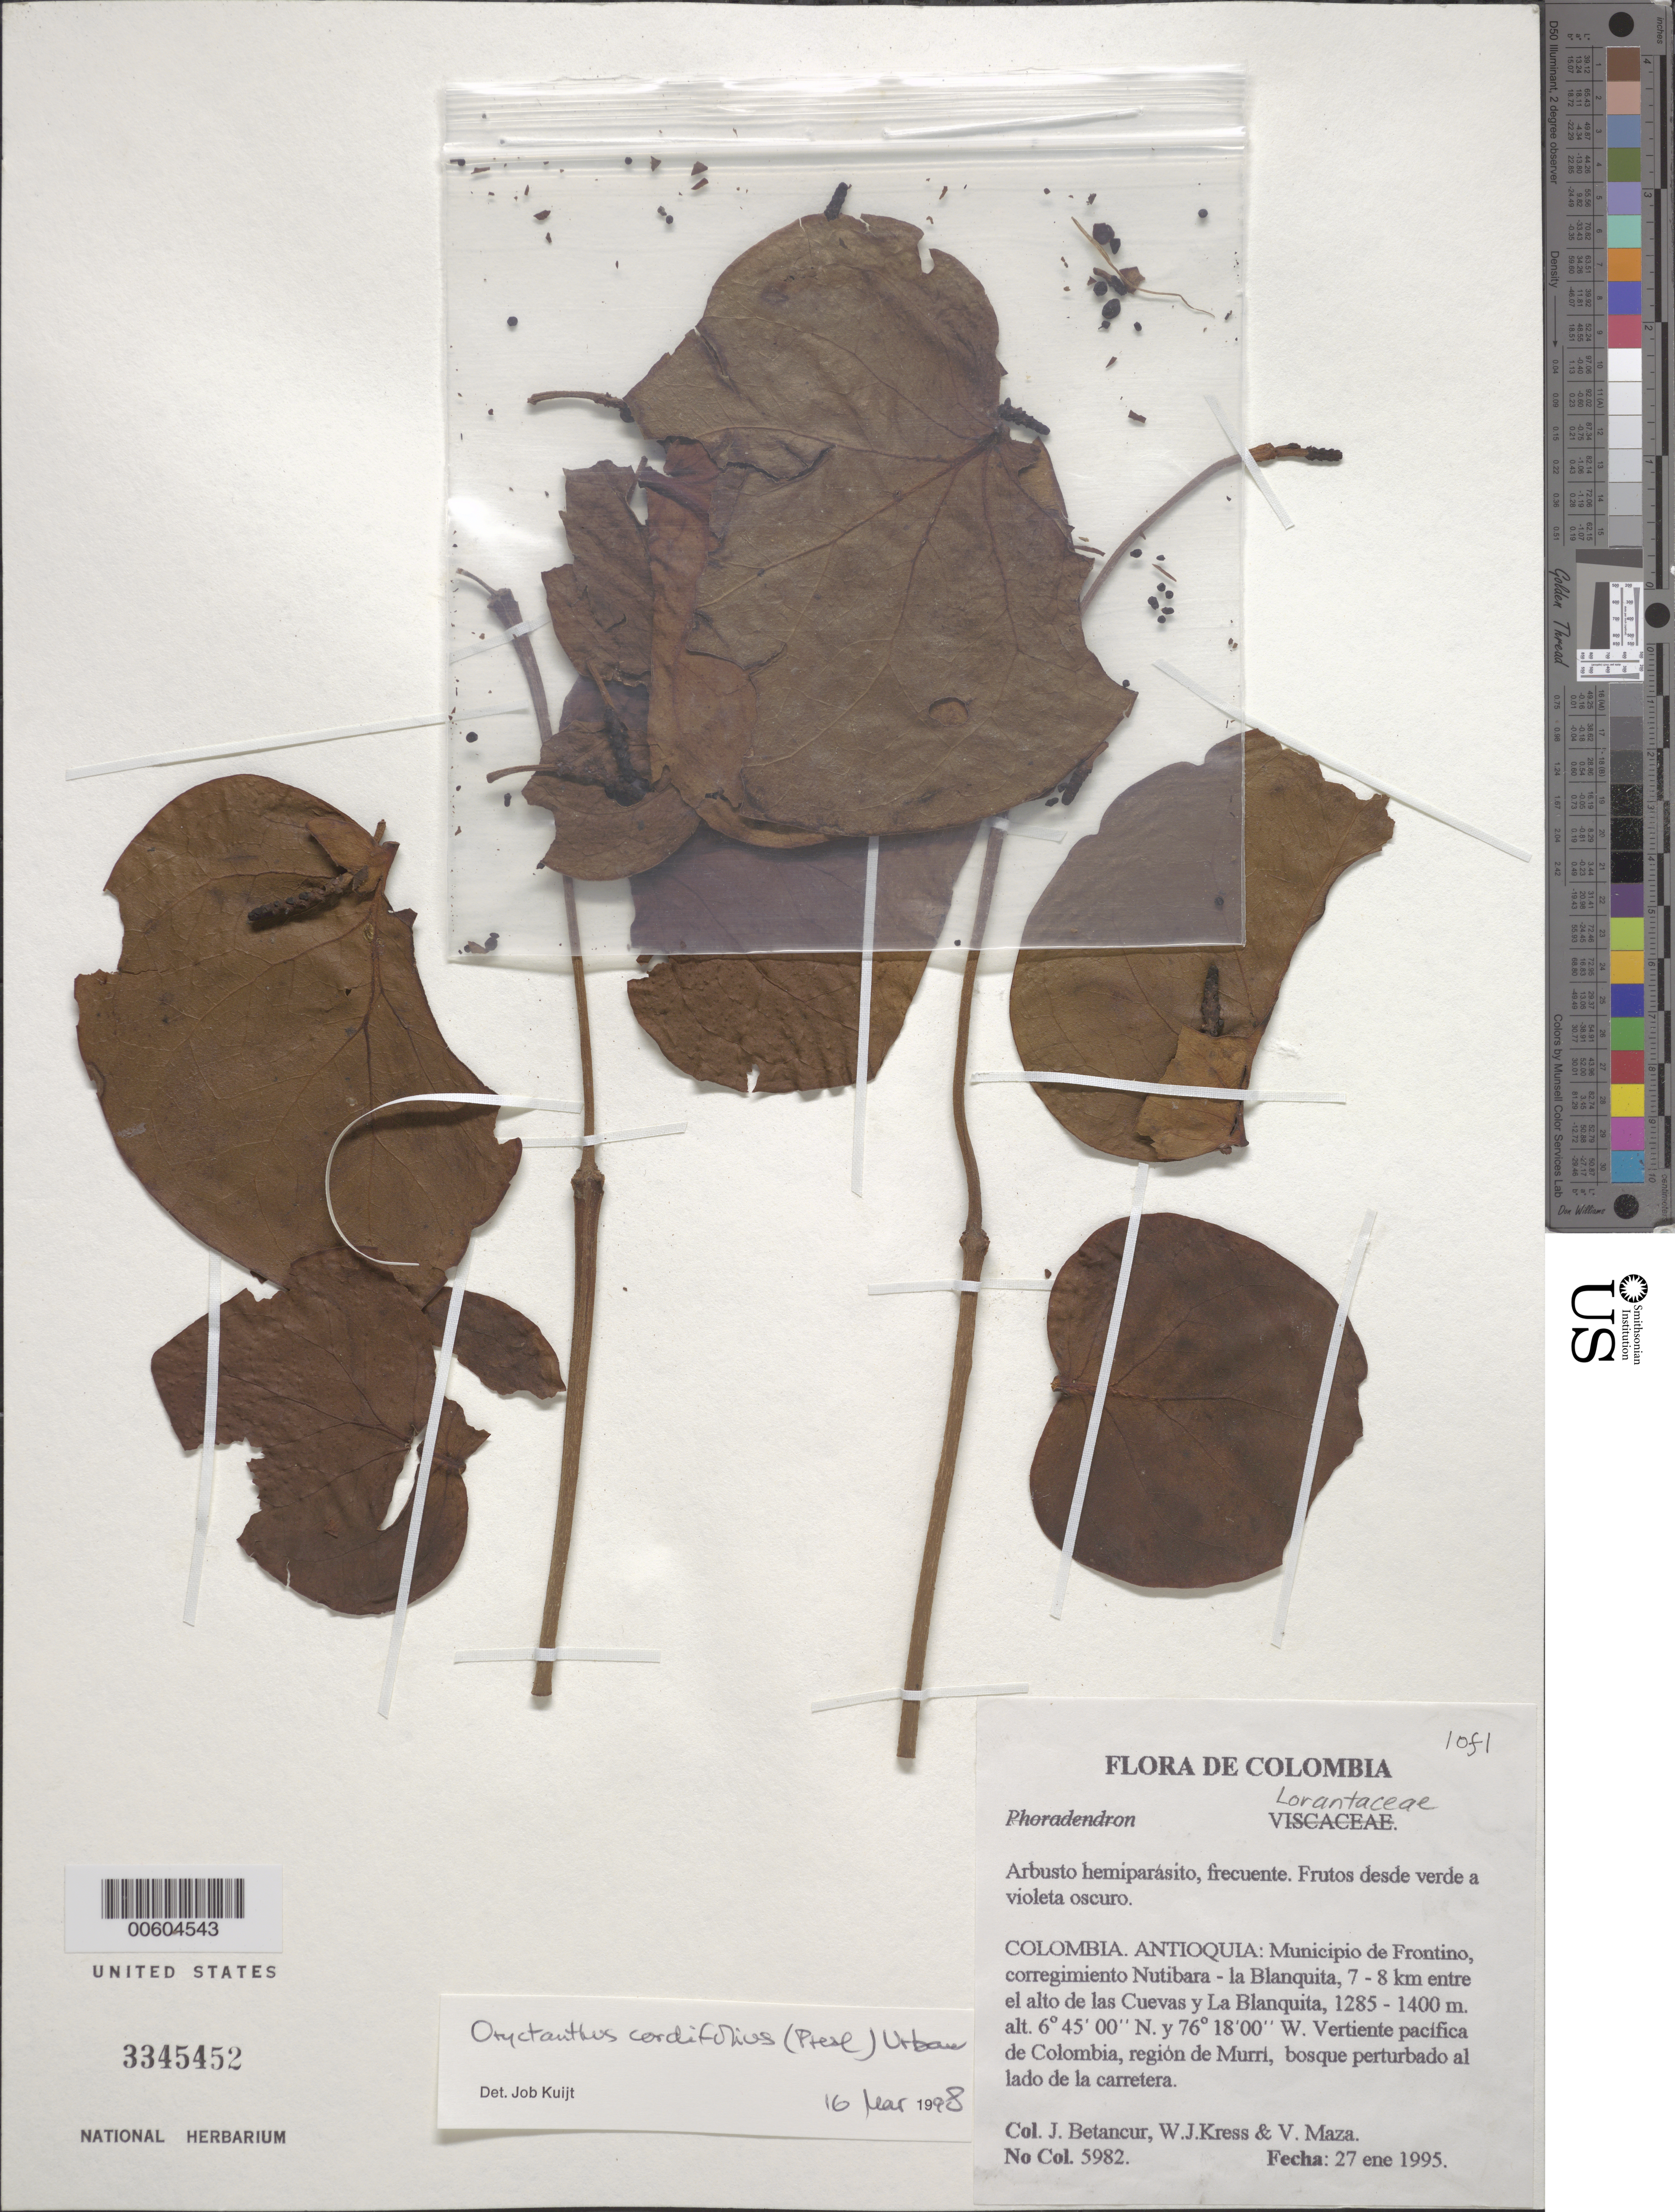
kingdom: Plantae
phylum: Tracheophyta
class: Magnoliopsida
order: Santalales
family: Loranthaceae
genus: Oryctanthus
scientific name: Oryctanthus cordifolius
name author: (C. Presl) Urb.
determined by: Kuijt, Job, (CANADA)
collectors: J. C. Betancur, W. J. Kress & V. Maza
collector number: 5982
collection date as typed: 27 Jan 1994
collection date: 1994-01-27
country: Colombia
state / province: Antioquia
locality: Frontino, corregimiento Nutibara - la Blanquita, 7-8 km above Las Cuevas and La Blanquita.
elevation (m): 1285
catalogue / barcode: US 3345452